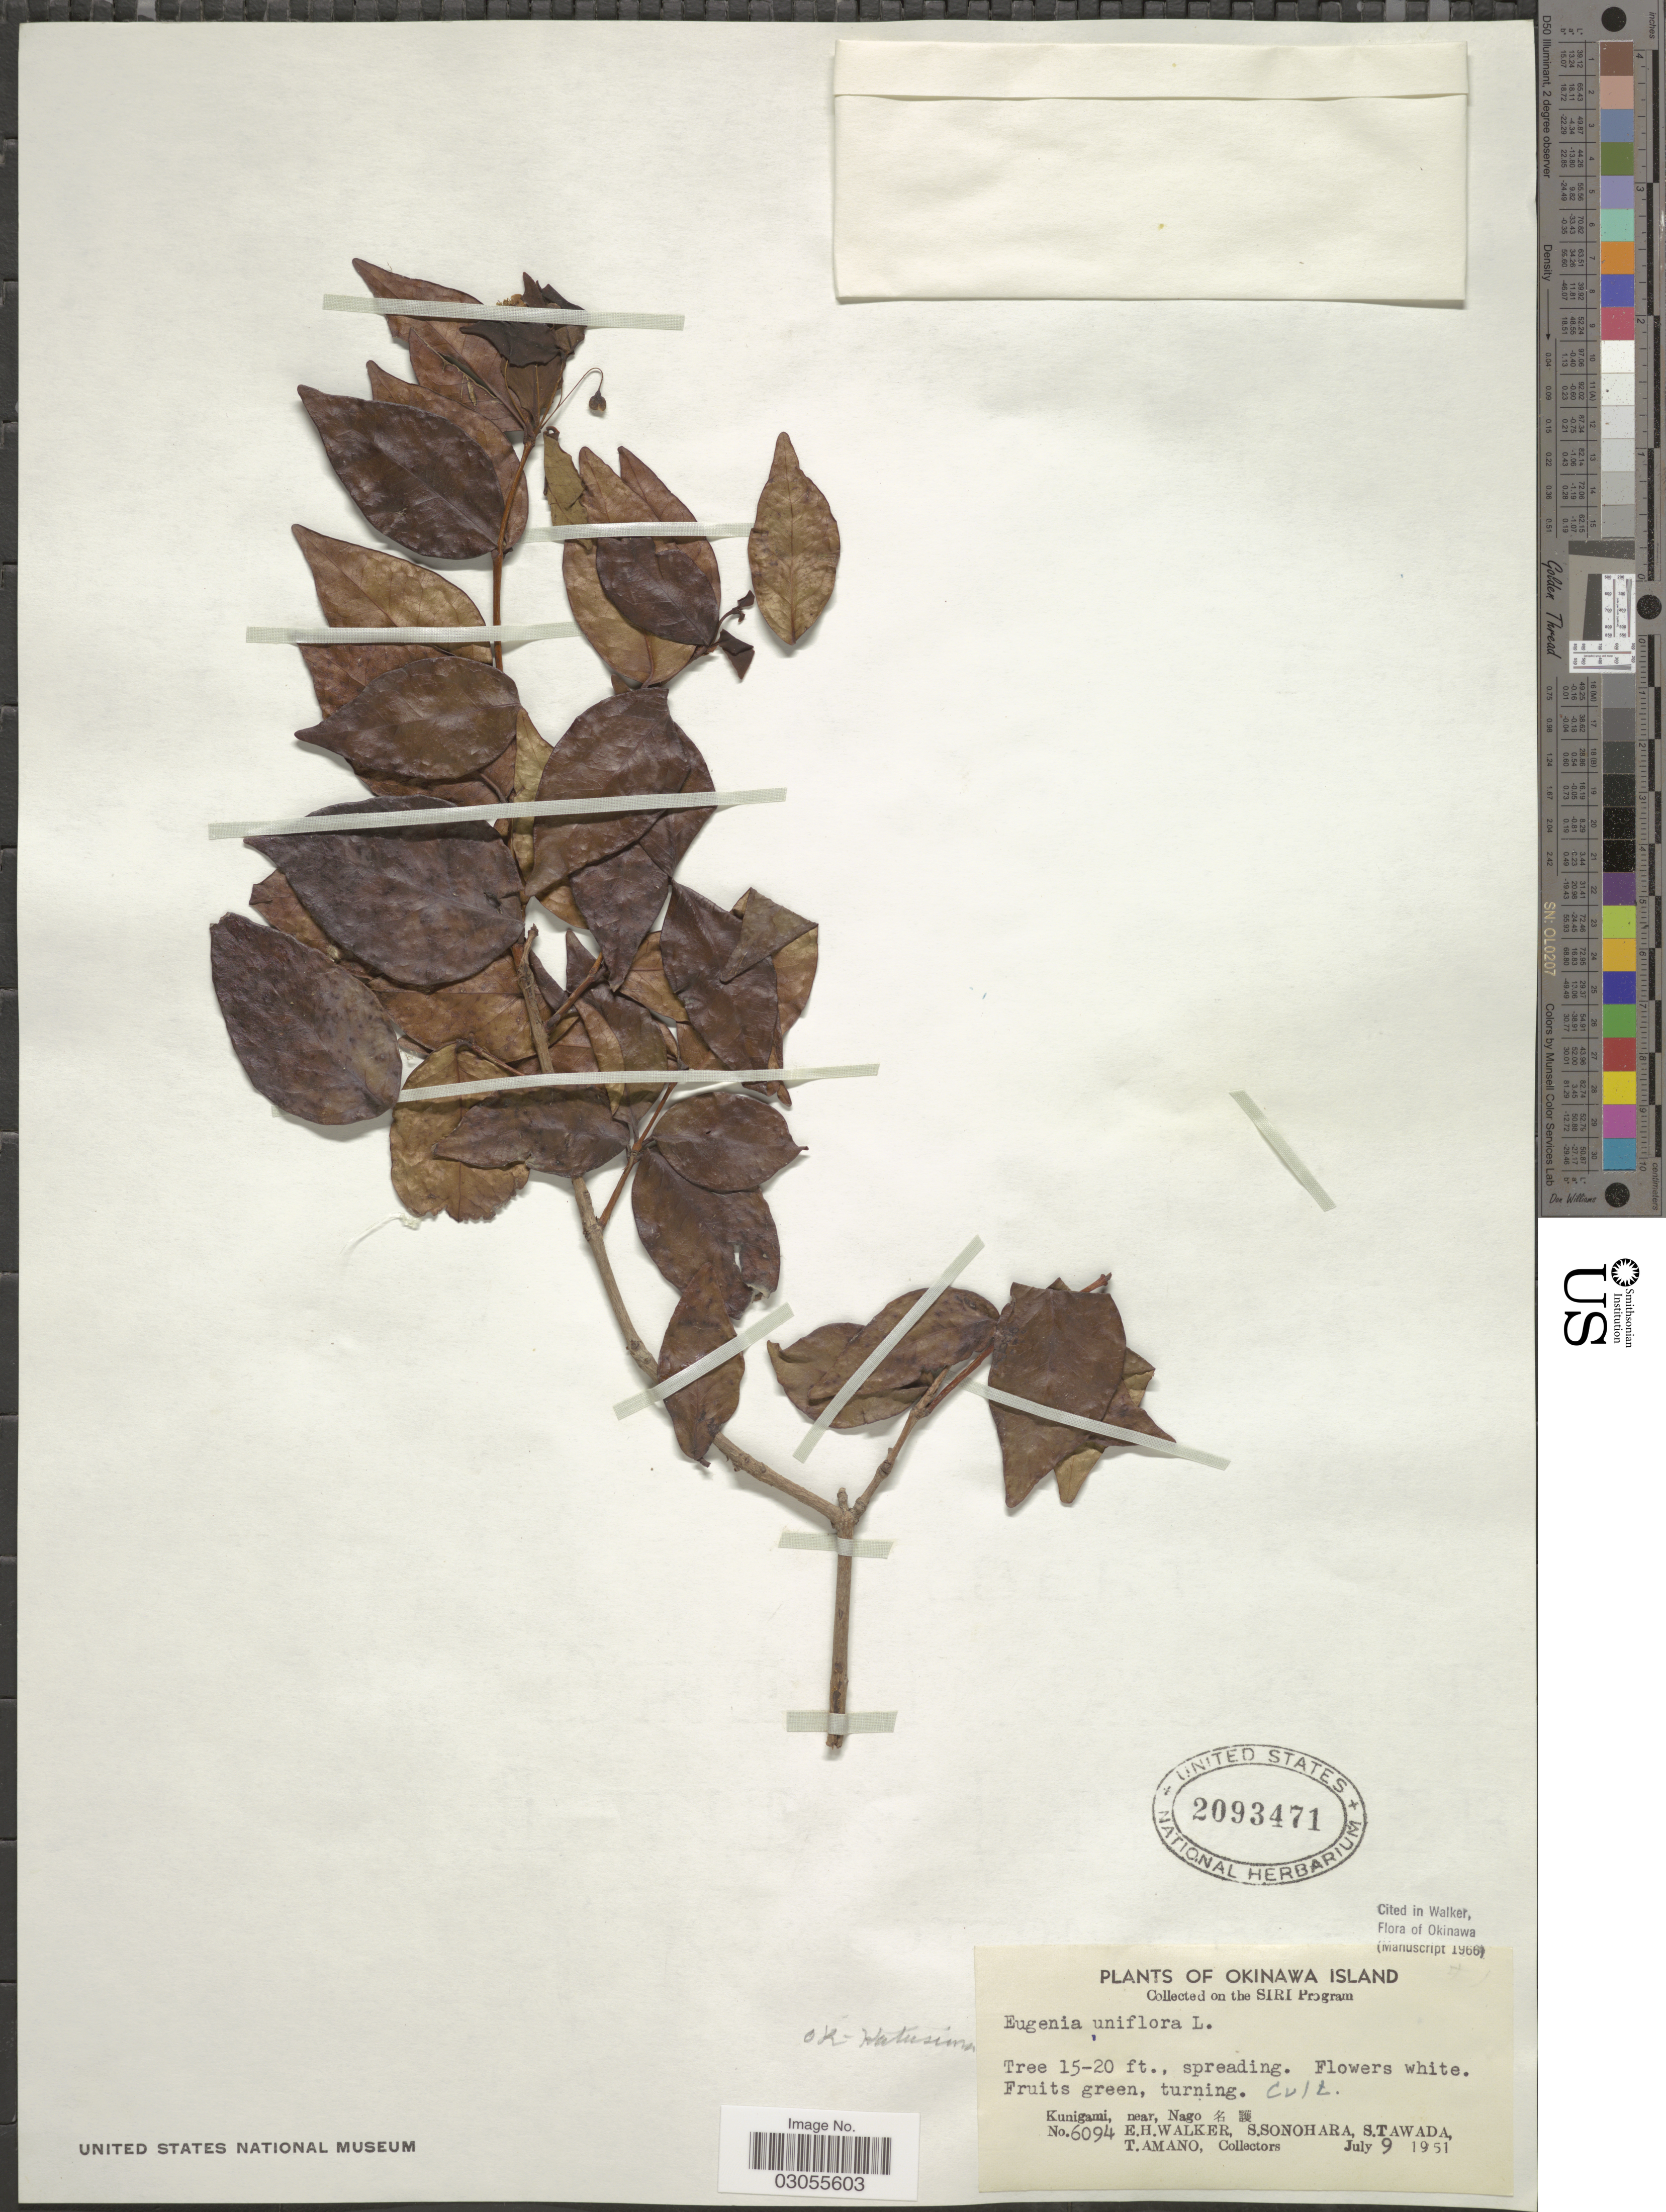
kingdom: Plantae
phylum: Tracheophyta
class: Magnoliopsida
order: Myrtales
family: Myrtaceae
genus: Eugenia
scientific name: Eugenia uniflora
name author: L.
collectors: E. H. Walker, S. Sonohara, S. Tawada & T. Amano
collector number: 6094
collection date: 1951-07-09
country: Japan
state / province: Okinawa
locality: Kunigami, near, Nago.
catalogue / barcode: US 2093471